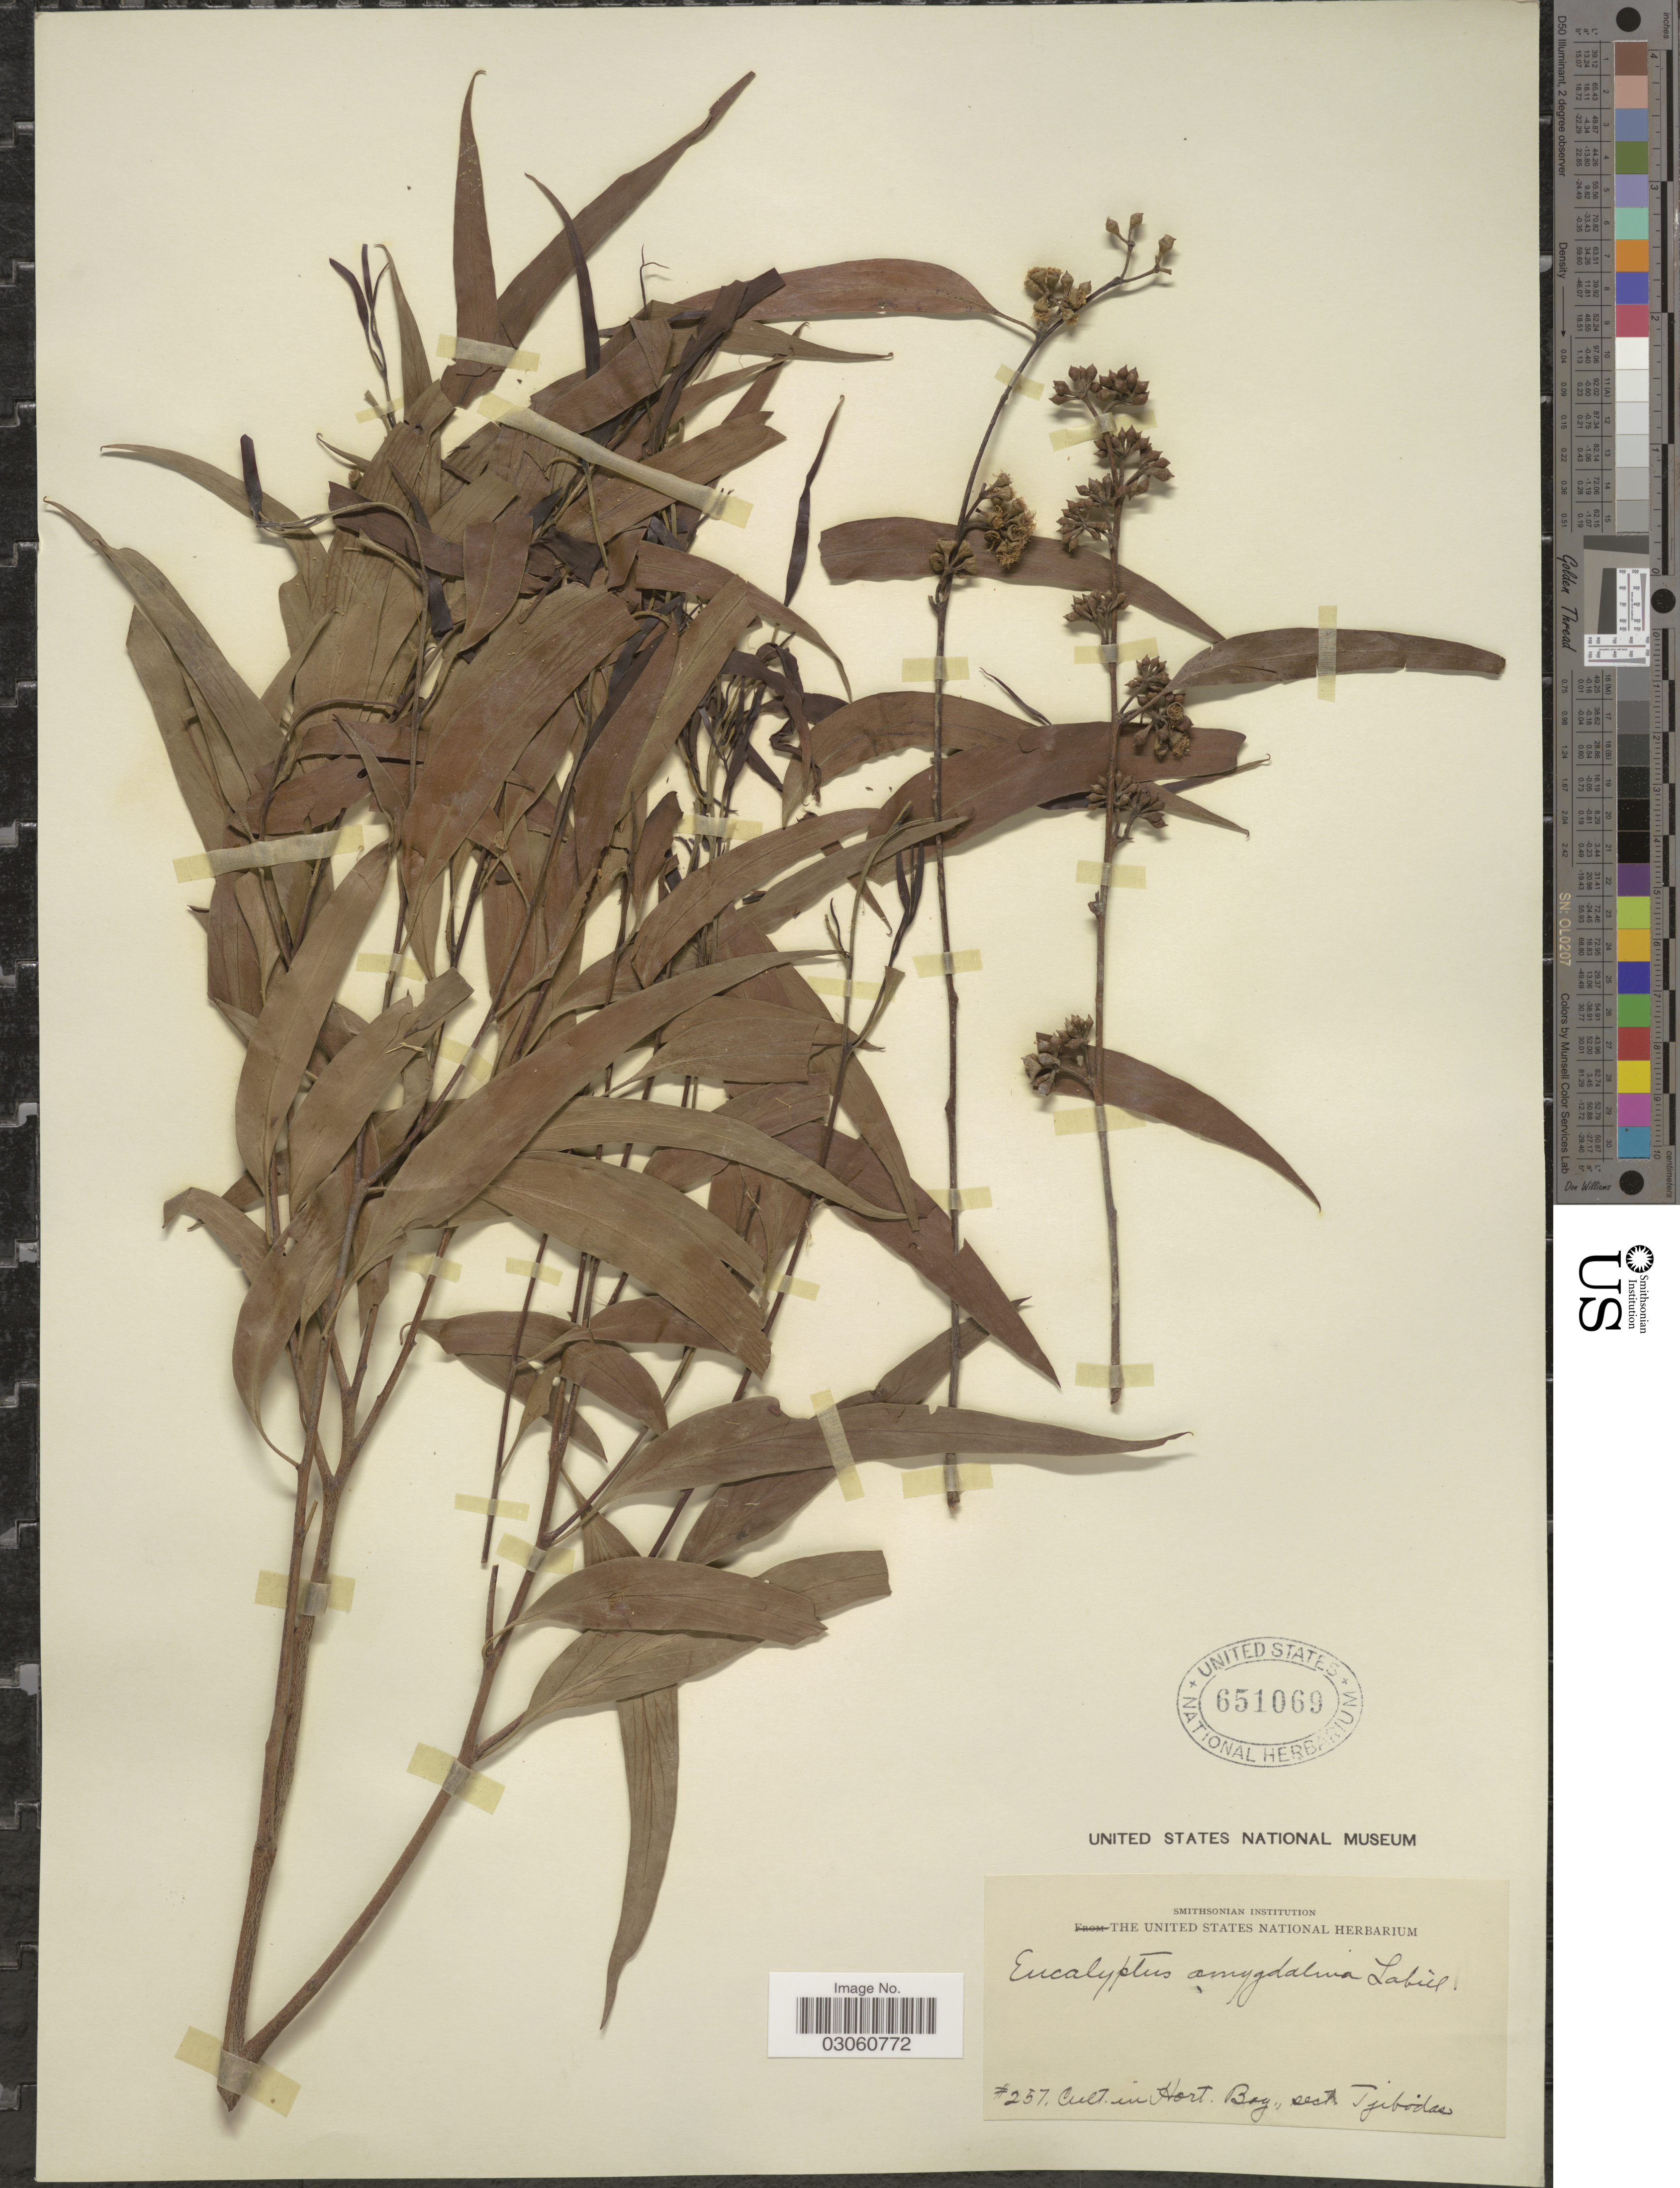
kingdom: Plantae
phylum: Tracheophyta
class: Magnoliopsida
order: Myrtales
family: Myrtaceae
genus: Eucalyptus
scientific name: Eucalyptus amygdalina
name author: Labill.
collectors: ex herb. United States National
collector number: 257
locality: Hort. Bog., sect. Tjibodas.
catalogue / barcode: US 651069